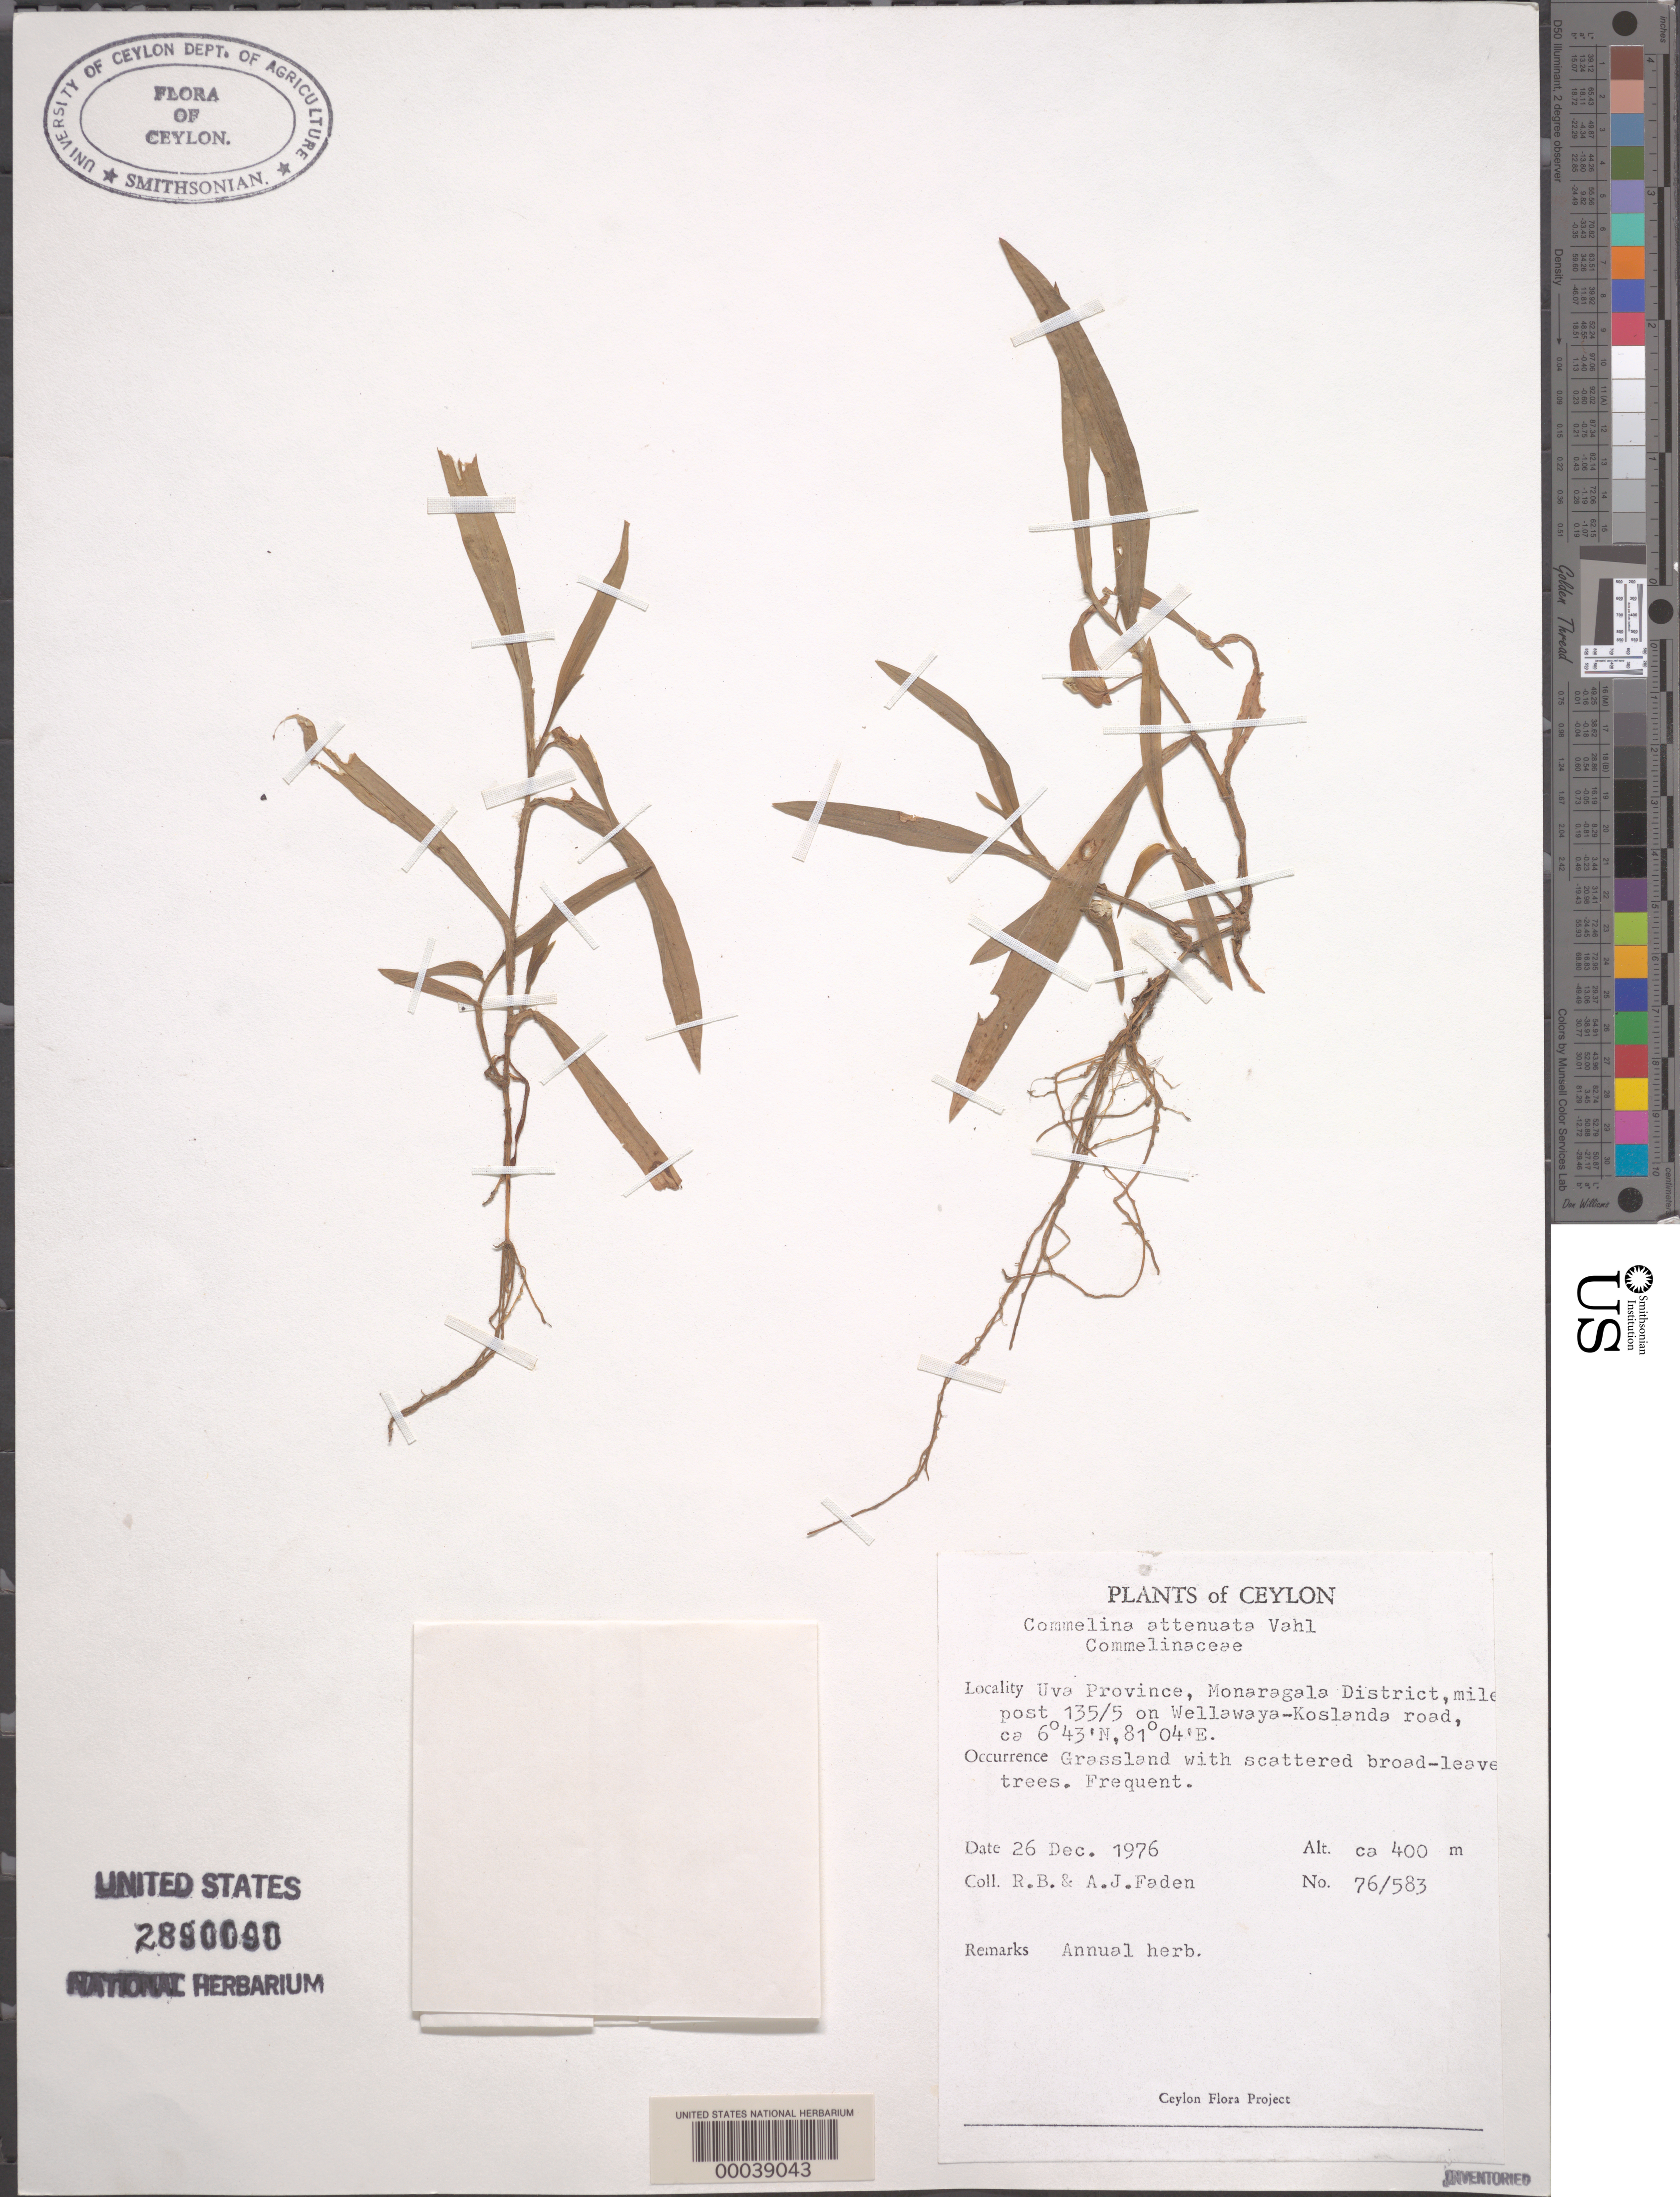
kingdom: Plantae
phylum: Tracheophyta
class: Liliopsida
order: Commelinales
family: Commelinaceae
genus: Commelina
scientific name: Commelina attenuata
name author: J. Koenig ex Vahl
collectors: R. B. Faden & A. J. Faden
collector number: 76/583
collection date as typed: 26 Dec 1976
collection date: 1976-12-26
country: Sri Lanka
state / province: Uva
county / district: Monaragala Dist.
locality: Wellawaya-koslanda road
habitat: Grassland with scattered, broad-leave trees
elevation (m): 400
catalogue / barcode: US 2890090